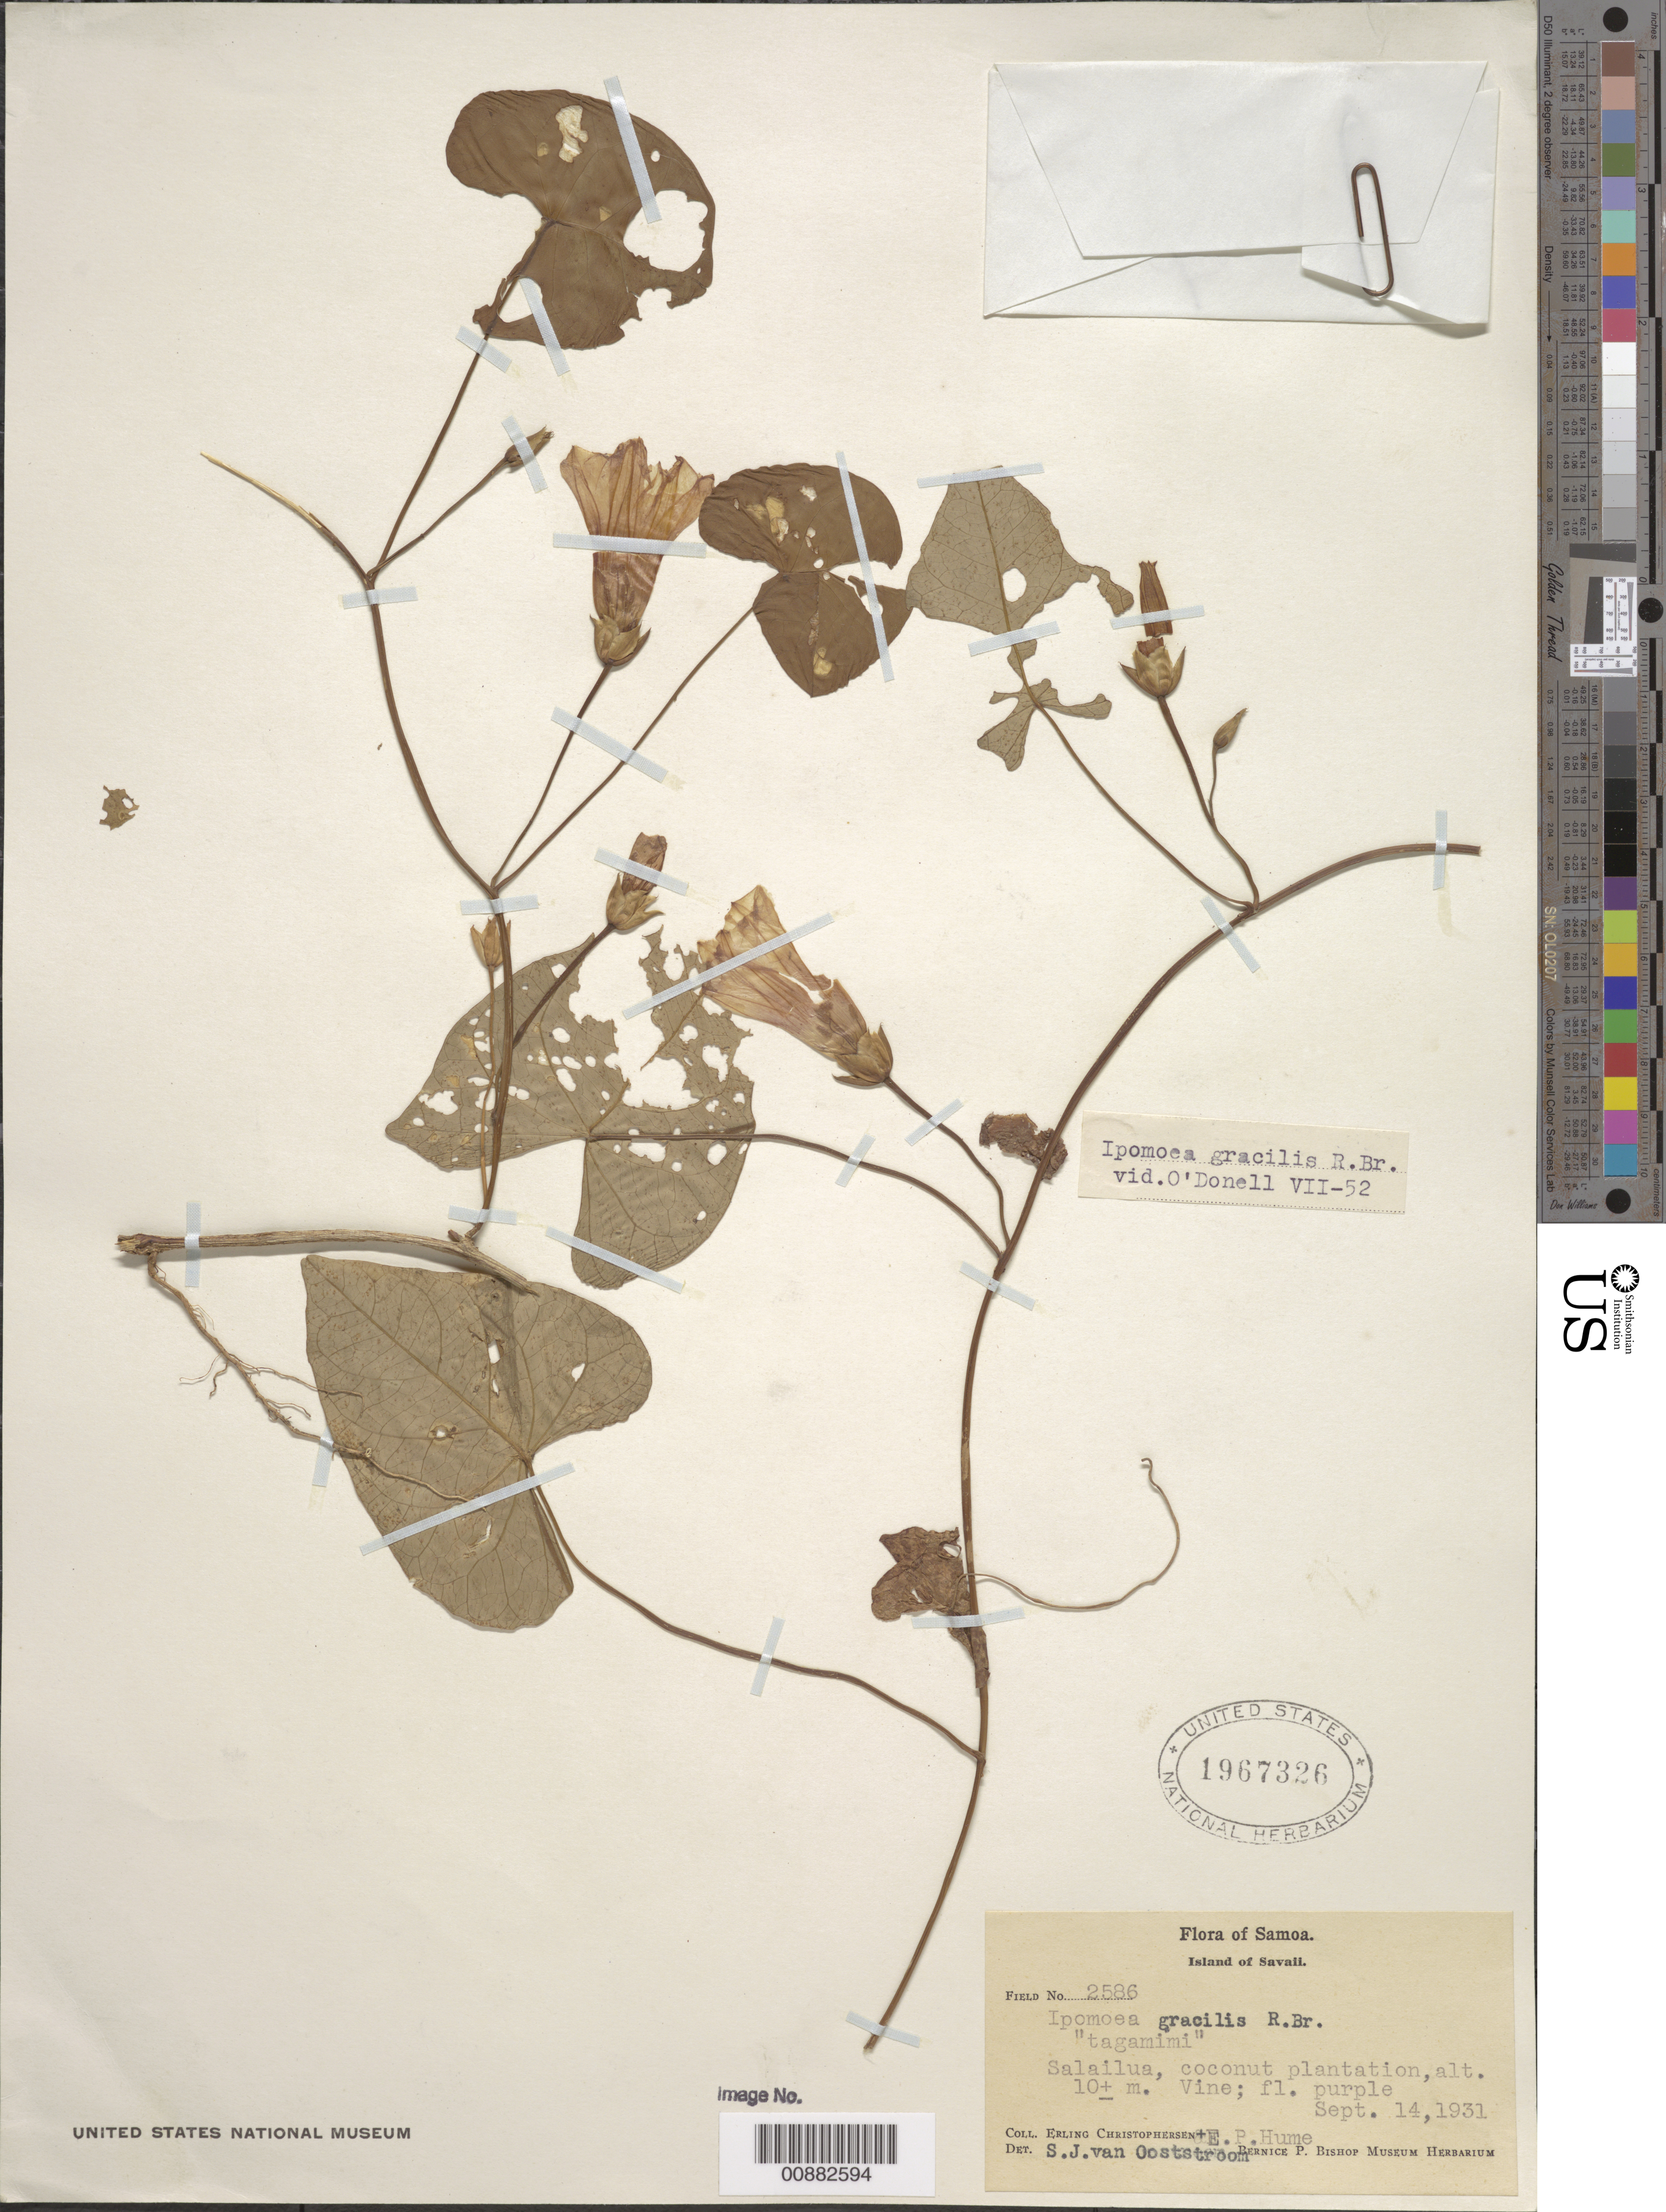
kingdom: Plantae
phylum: Tracheophyta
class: Magnoliopsida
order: Solanales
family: Convolvulaceae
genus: Ipomoea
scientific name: Ipomoea gracilis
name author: R. Br.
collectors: E. Christophersen & E. Hume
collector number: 2586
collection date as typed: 14 Sep 1931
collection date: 1931-09-14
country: Samoa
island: Savai'i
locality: Salailua, coconut plantation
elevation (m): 10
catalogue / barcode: US 1967326